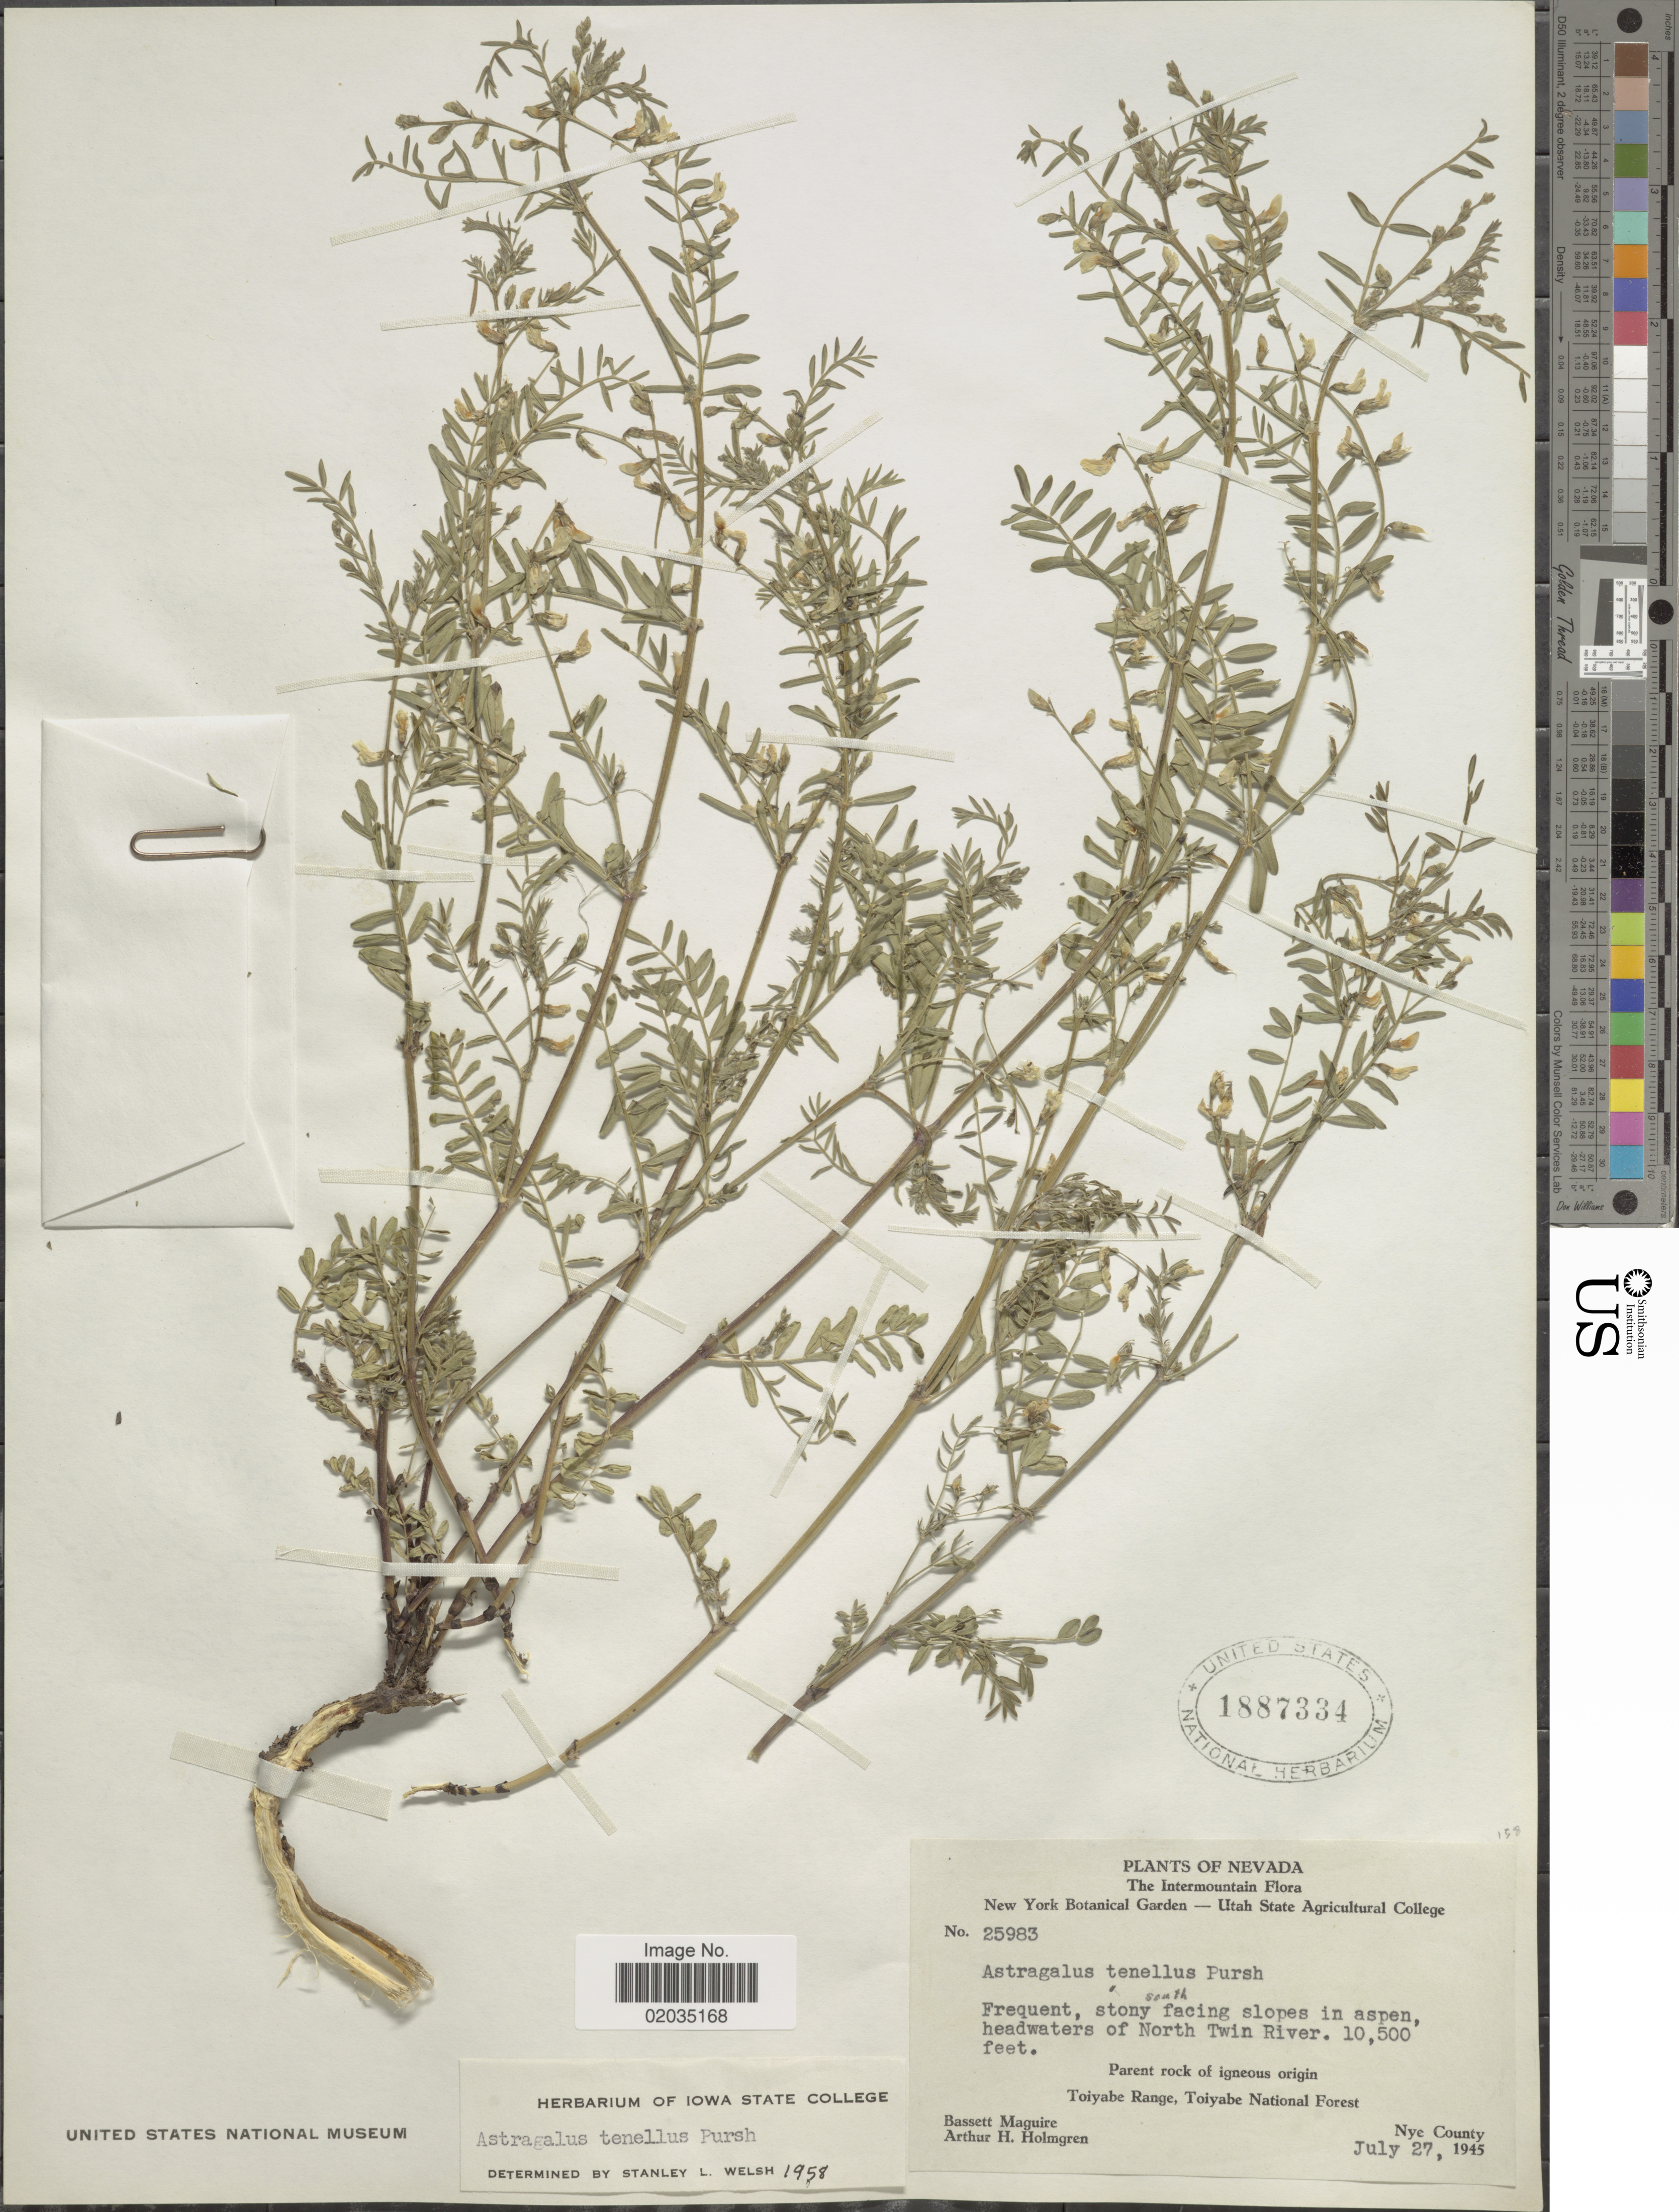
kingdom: Plantae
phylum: Tracheophyta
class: Magnoliopsida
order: Fabales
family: Fabaceae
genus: Astragalus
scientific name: Astragalus tenellus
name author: Pursh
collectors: B. Maguire & A. H. Holmgren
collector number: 25983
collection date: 1945-07-27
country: United States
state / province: Nevada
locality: The Intermountain, Frequent, stony south facing slopes in aspen, headwaters of North Twin River, Parent rock of Igneous origin, Toiyabe Range, Toiyabe National Forest, Nye County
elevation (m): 3200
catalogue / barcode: US 1887334